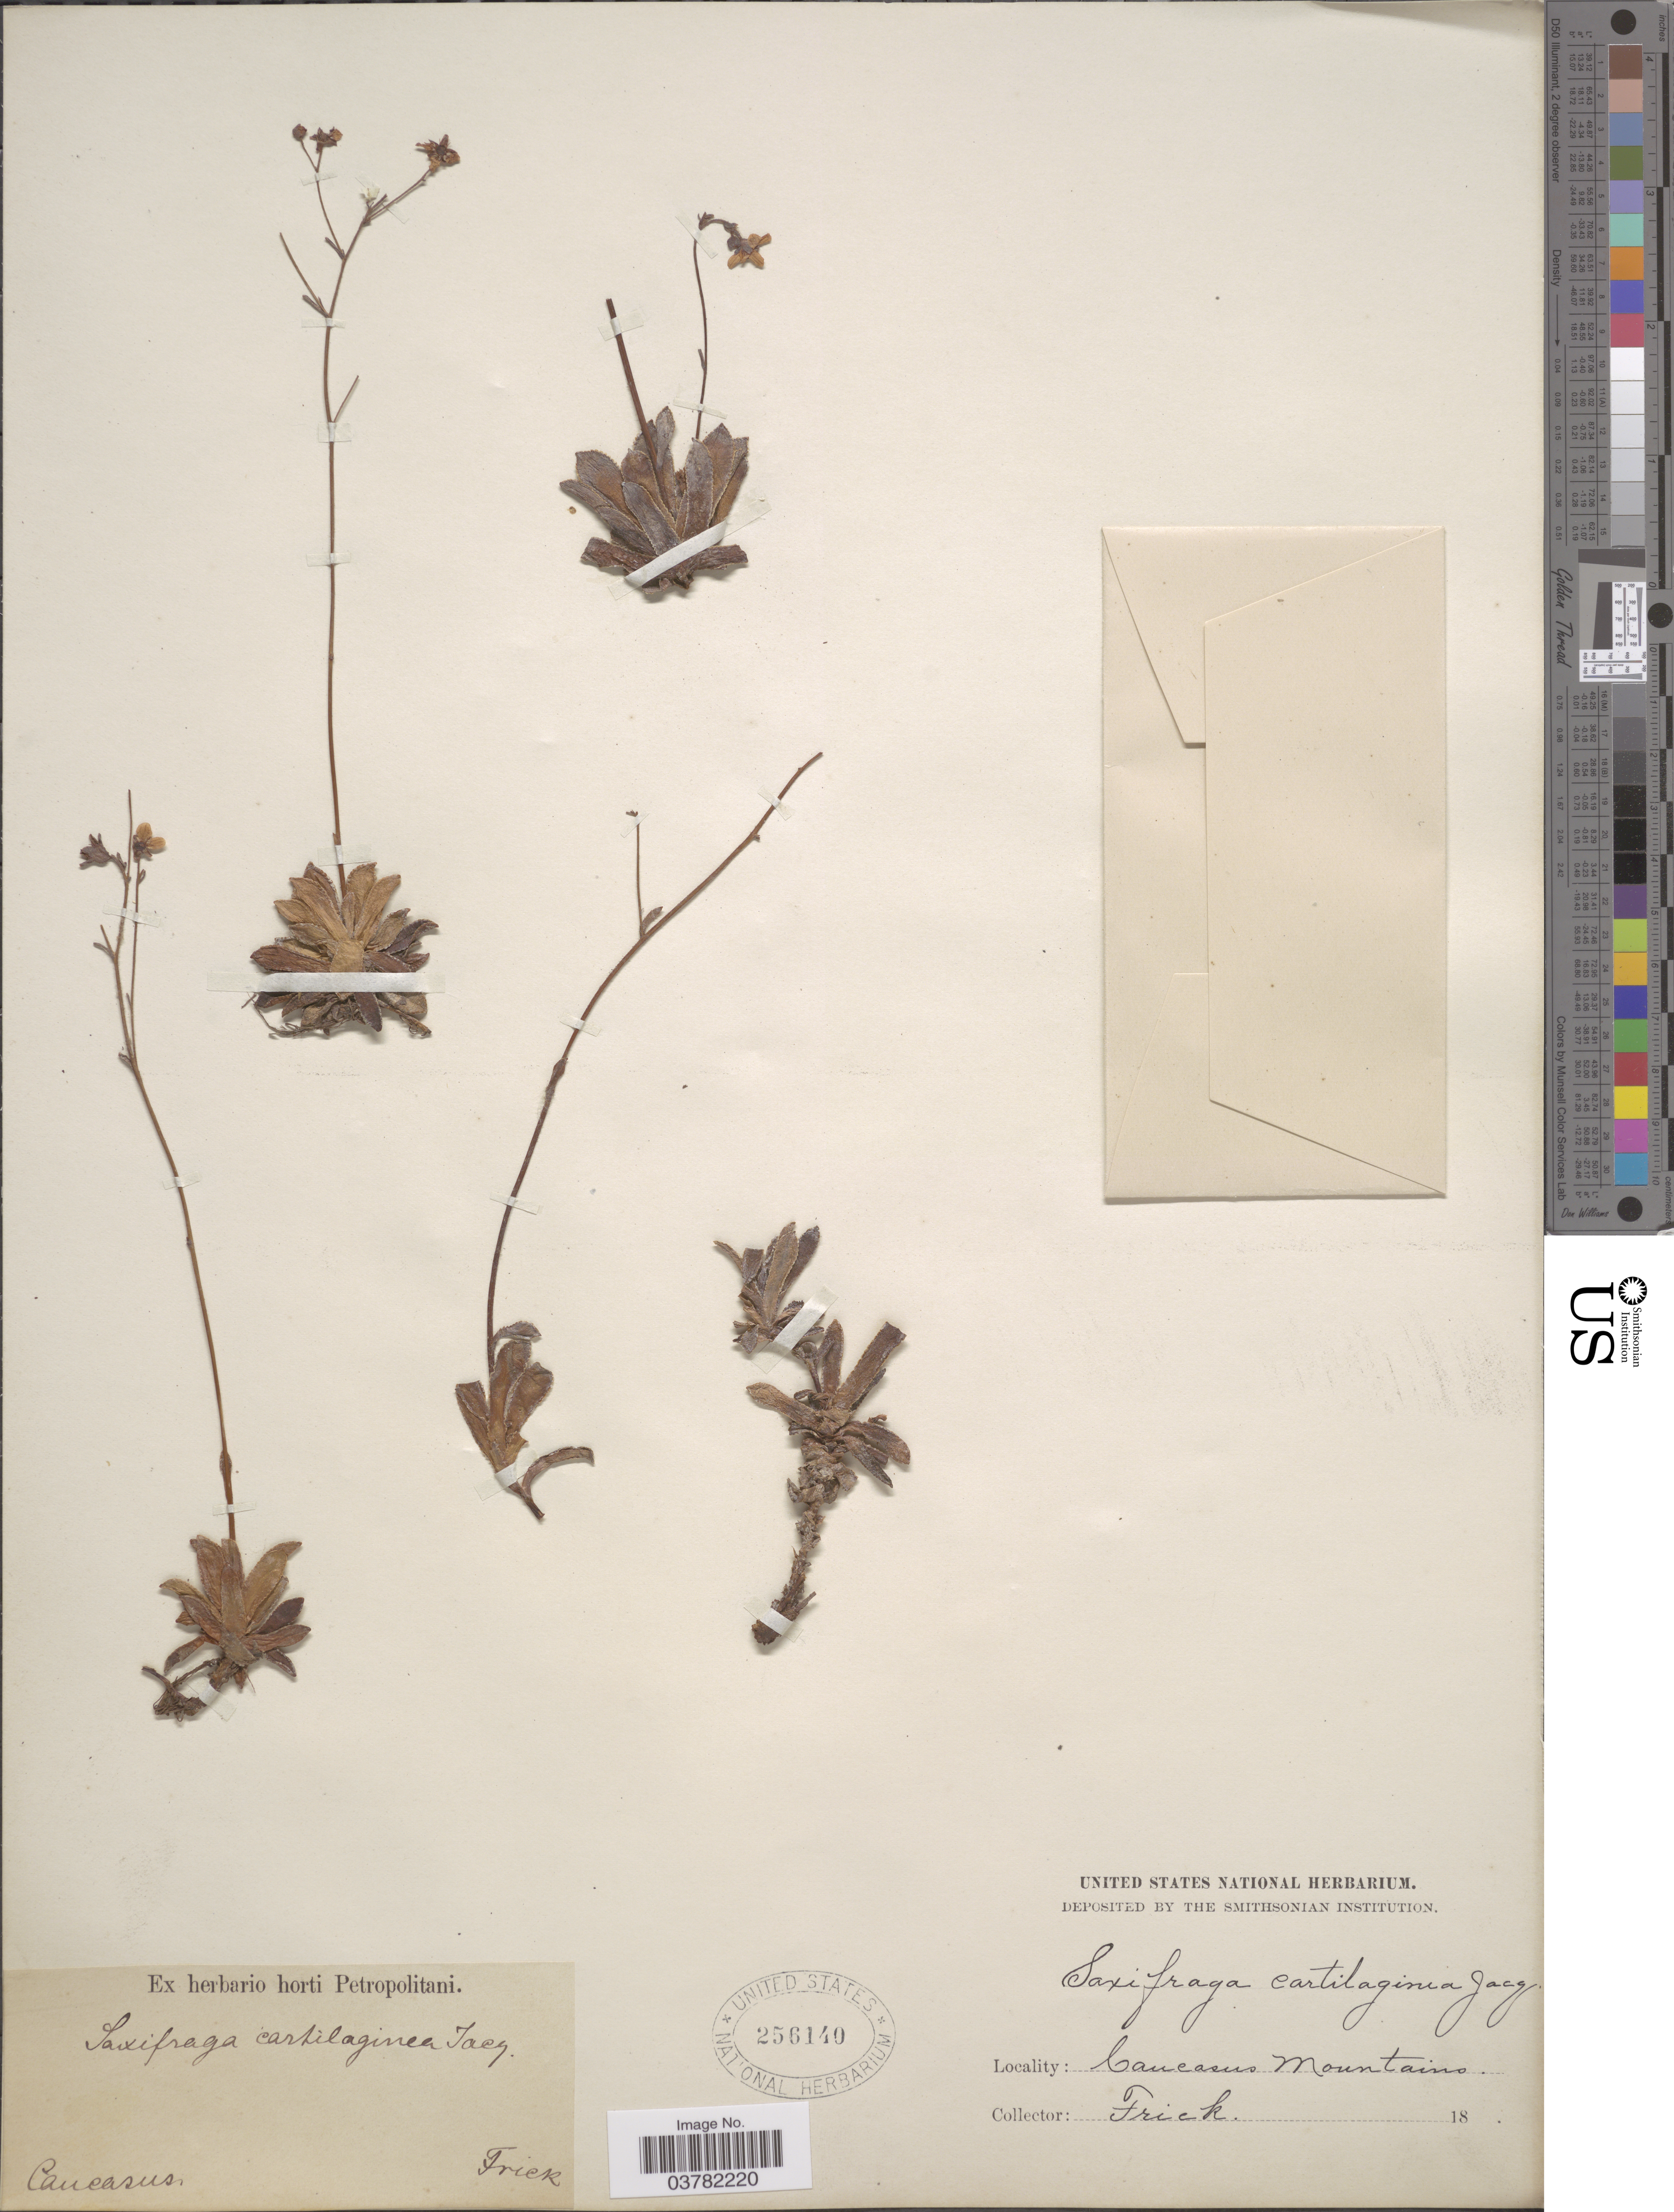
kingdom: Plantae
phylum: Tracheophyta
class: Magnoliopsida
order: Saxifragales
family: Saxifragaceae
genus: Saxifraga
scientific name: Saxifraga cartilaginea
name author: Willd.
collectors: Frick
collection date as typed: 18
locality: Caucasus. Caucasus Mountains.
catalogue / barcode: US 256140